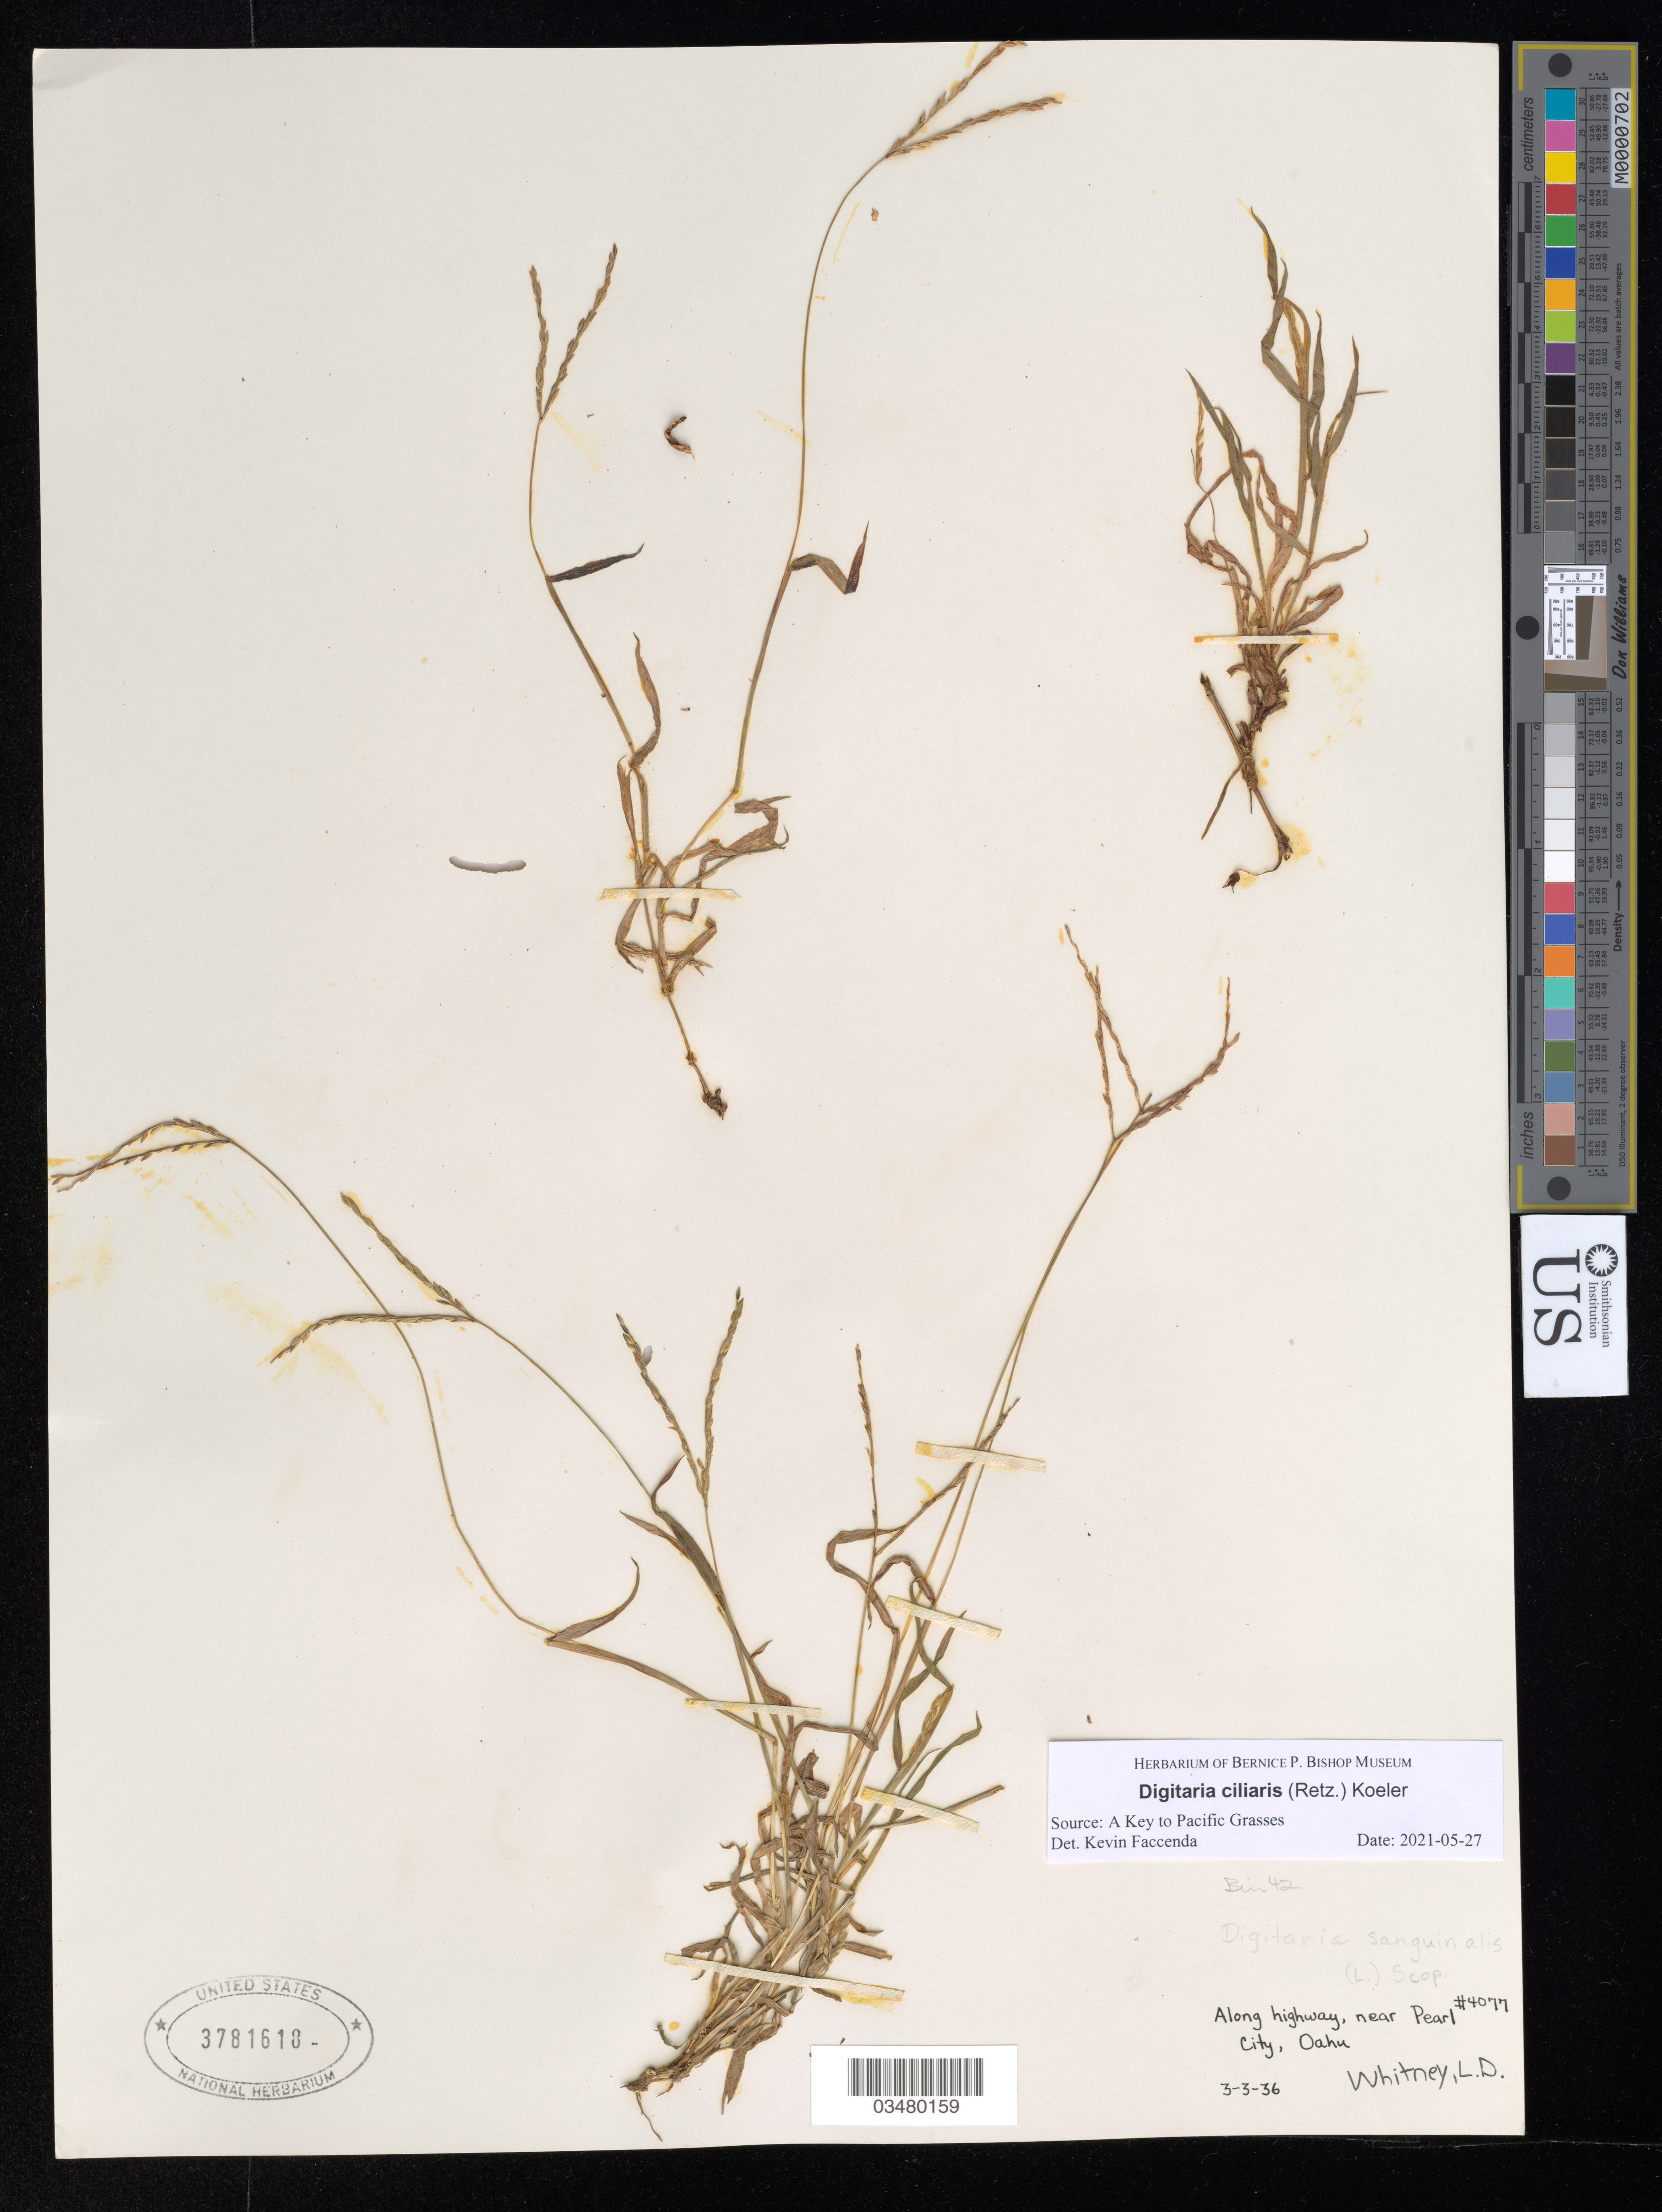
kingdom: Plantae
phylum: Tracheophyta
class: Liliopsida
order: Poales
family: Poaceae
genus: Digitaria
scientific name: Digitaria ciliaris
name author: (Retz.) Koeler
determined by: Faccenda, K.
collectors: L. Whitney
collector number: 4077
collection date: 1936-03-03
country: United States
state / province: Hawaii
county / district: Honolulu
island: Oahu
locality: Near Pearl City, along highway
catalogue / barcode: US 3781618